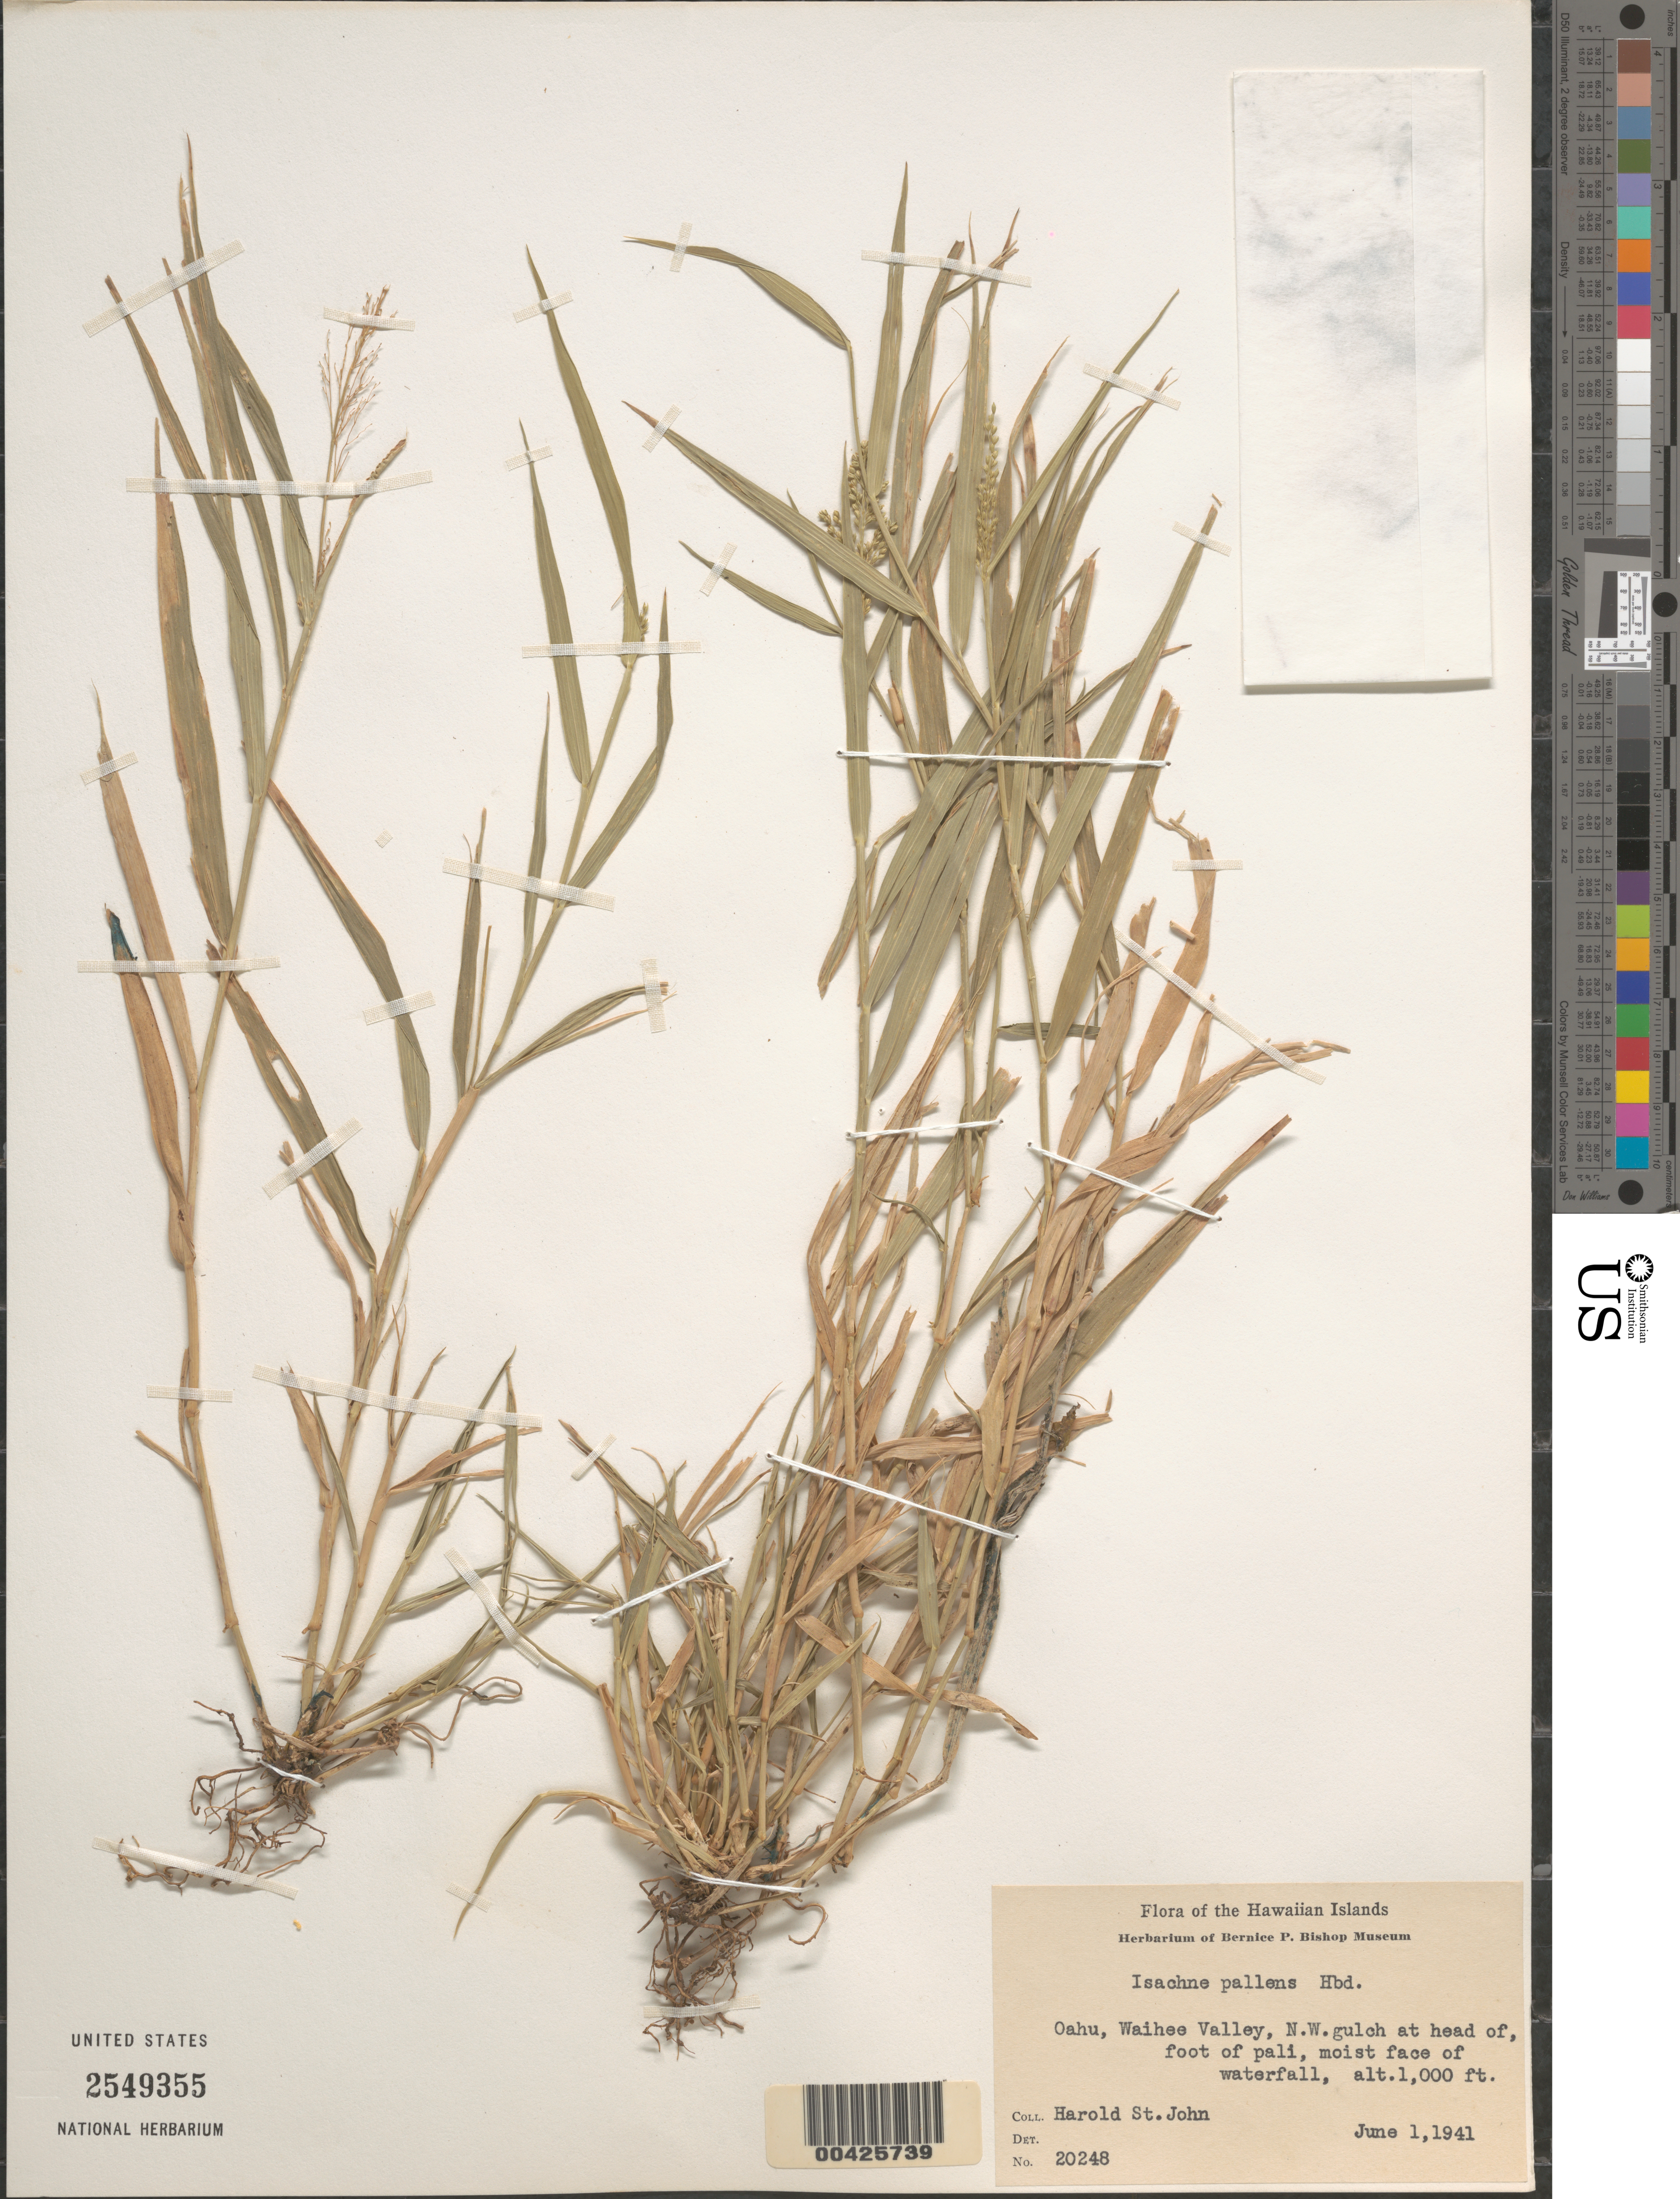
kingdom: Plantae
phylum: Tracheophyta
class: Liliopsida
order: Poales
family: Poaceae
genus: Isachne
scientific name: Isachne pallens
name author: Hillebr.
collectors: H. St. John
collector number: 20248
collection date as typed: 1 Jun 1941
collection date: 1941-06-01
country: United States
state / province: Hawaii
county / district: Honolulu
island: Oahu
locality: Waihee Valley, NW gulch at head of, foot of pali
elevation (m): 305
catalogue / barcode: US 2549355